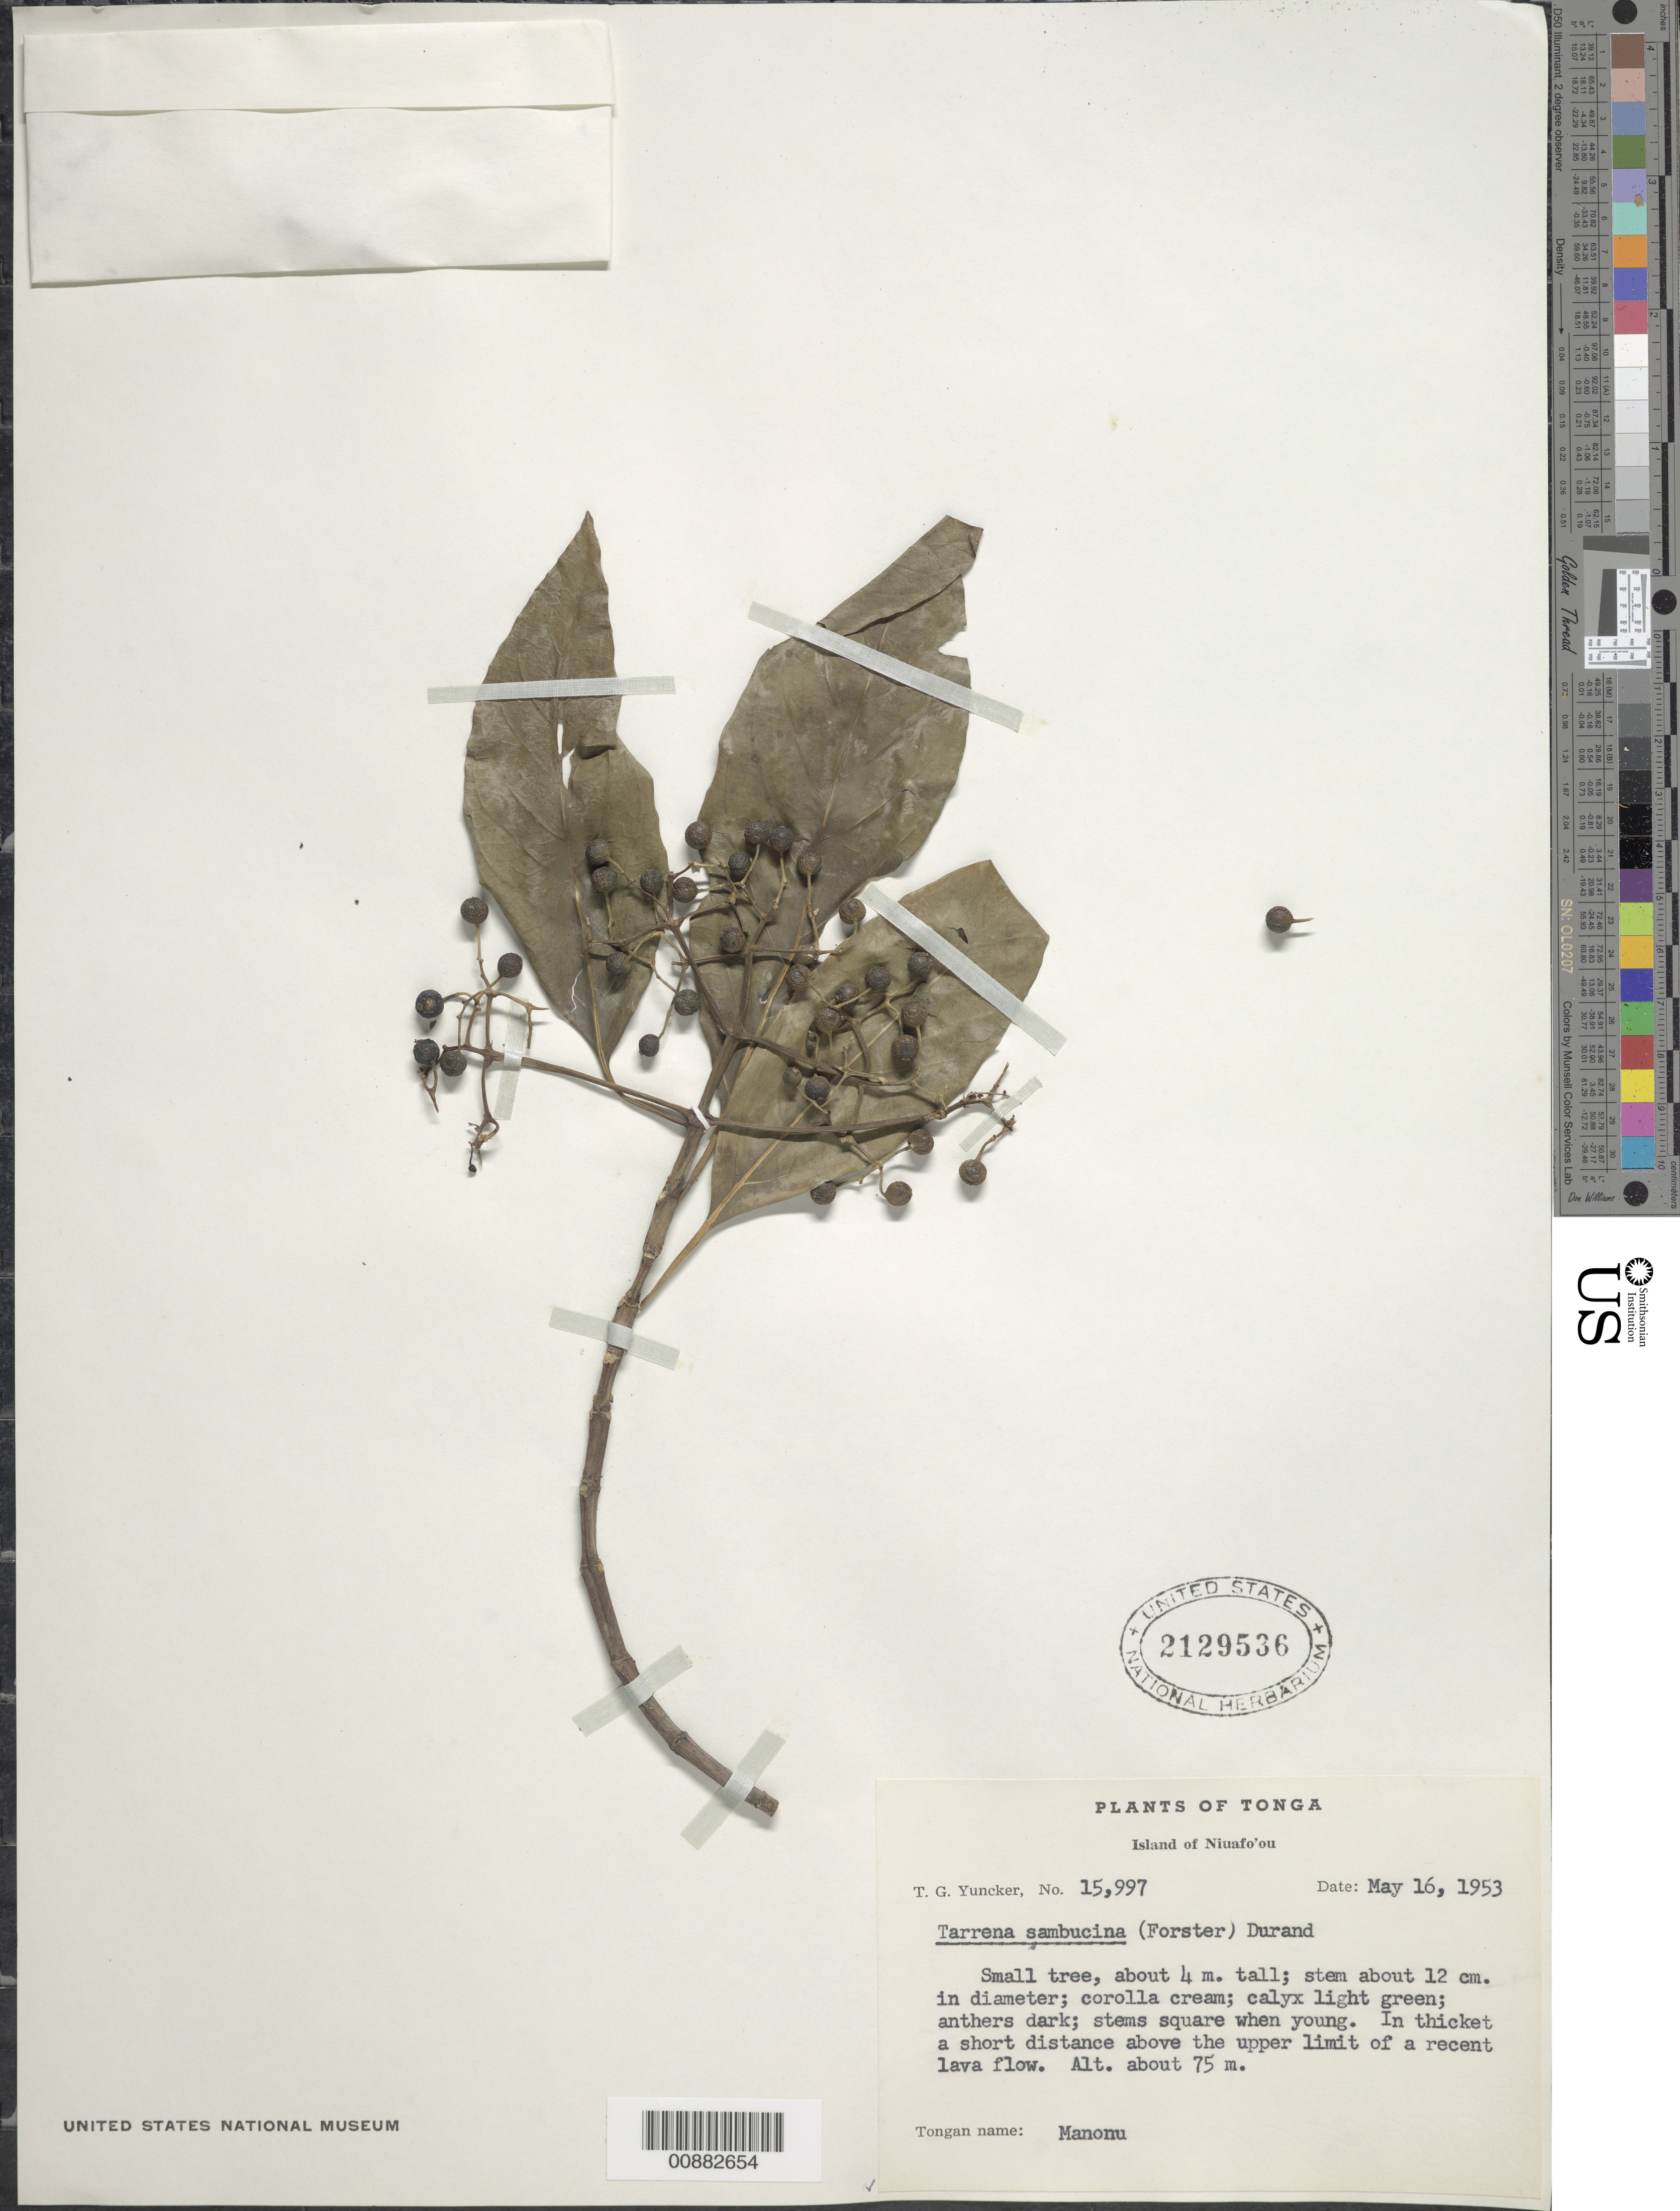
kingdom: Plantae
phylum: Tracheophyta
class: Magnoliopsida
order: Gentianales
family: Rubiaceae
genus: Tarenna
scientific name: Tarenna sambucina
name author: (G. Forst.) Drake ex Durand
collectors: T. G. Yuncker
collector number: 15997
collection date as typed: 16 May 1953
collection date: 1953-05-16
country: Tonga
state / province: Tonga Outliers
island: Niuafo'ou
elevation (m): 75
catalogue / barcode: US 2129536